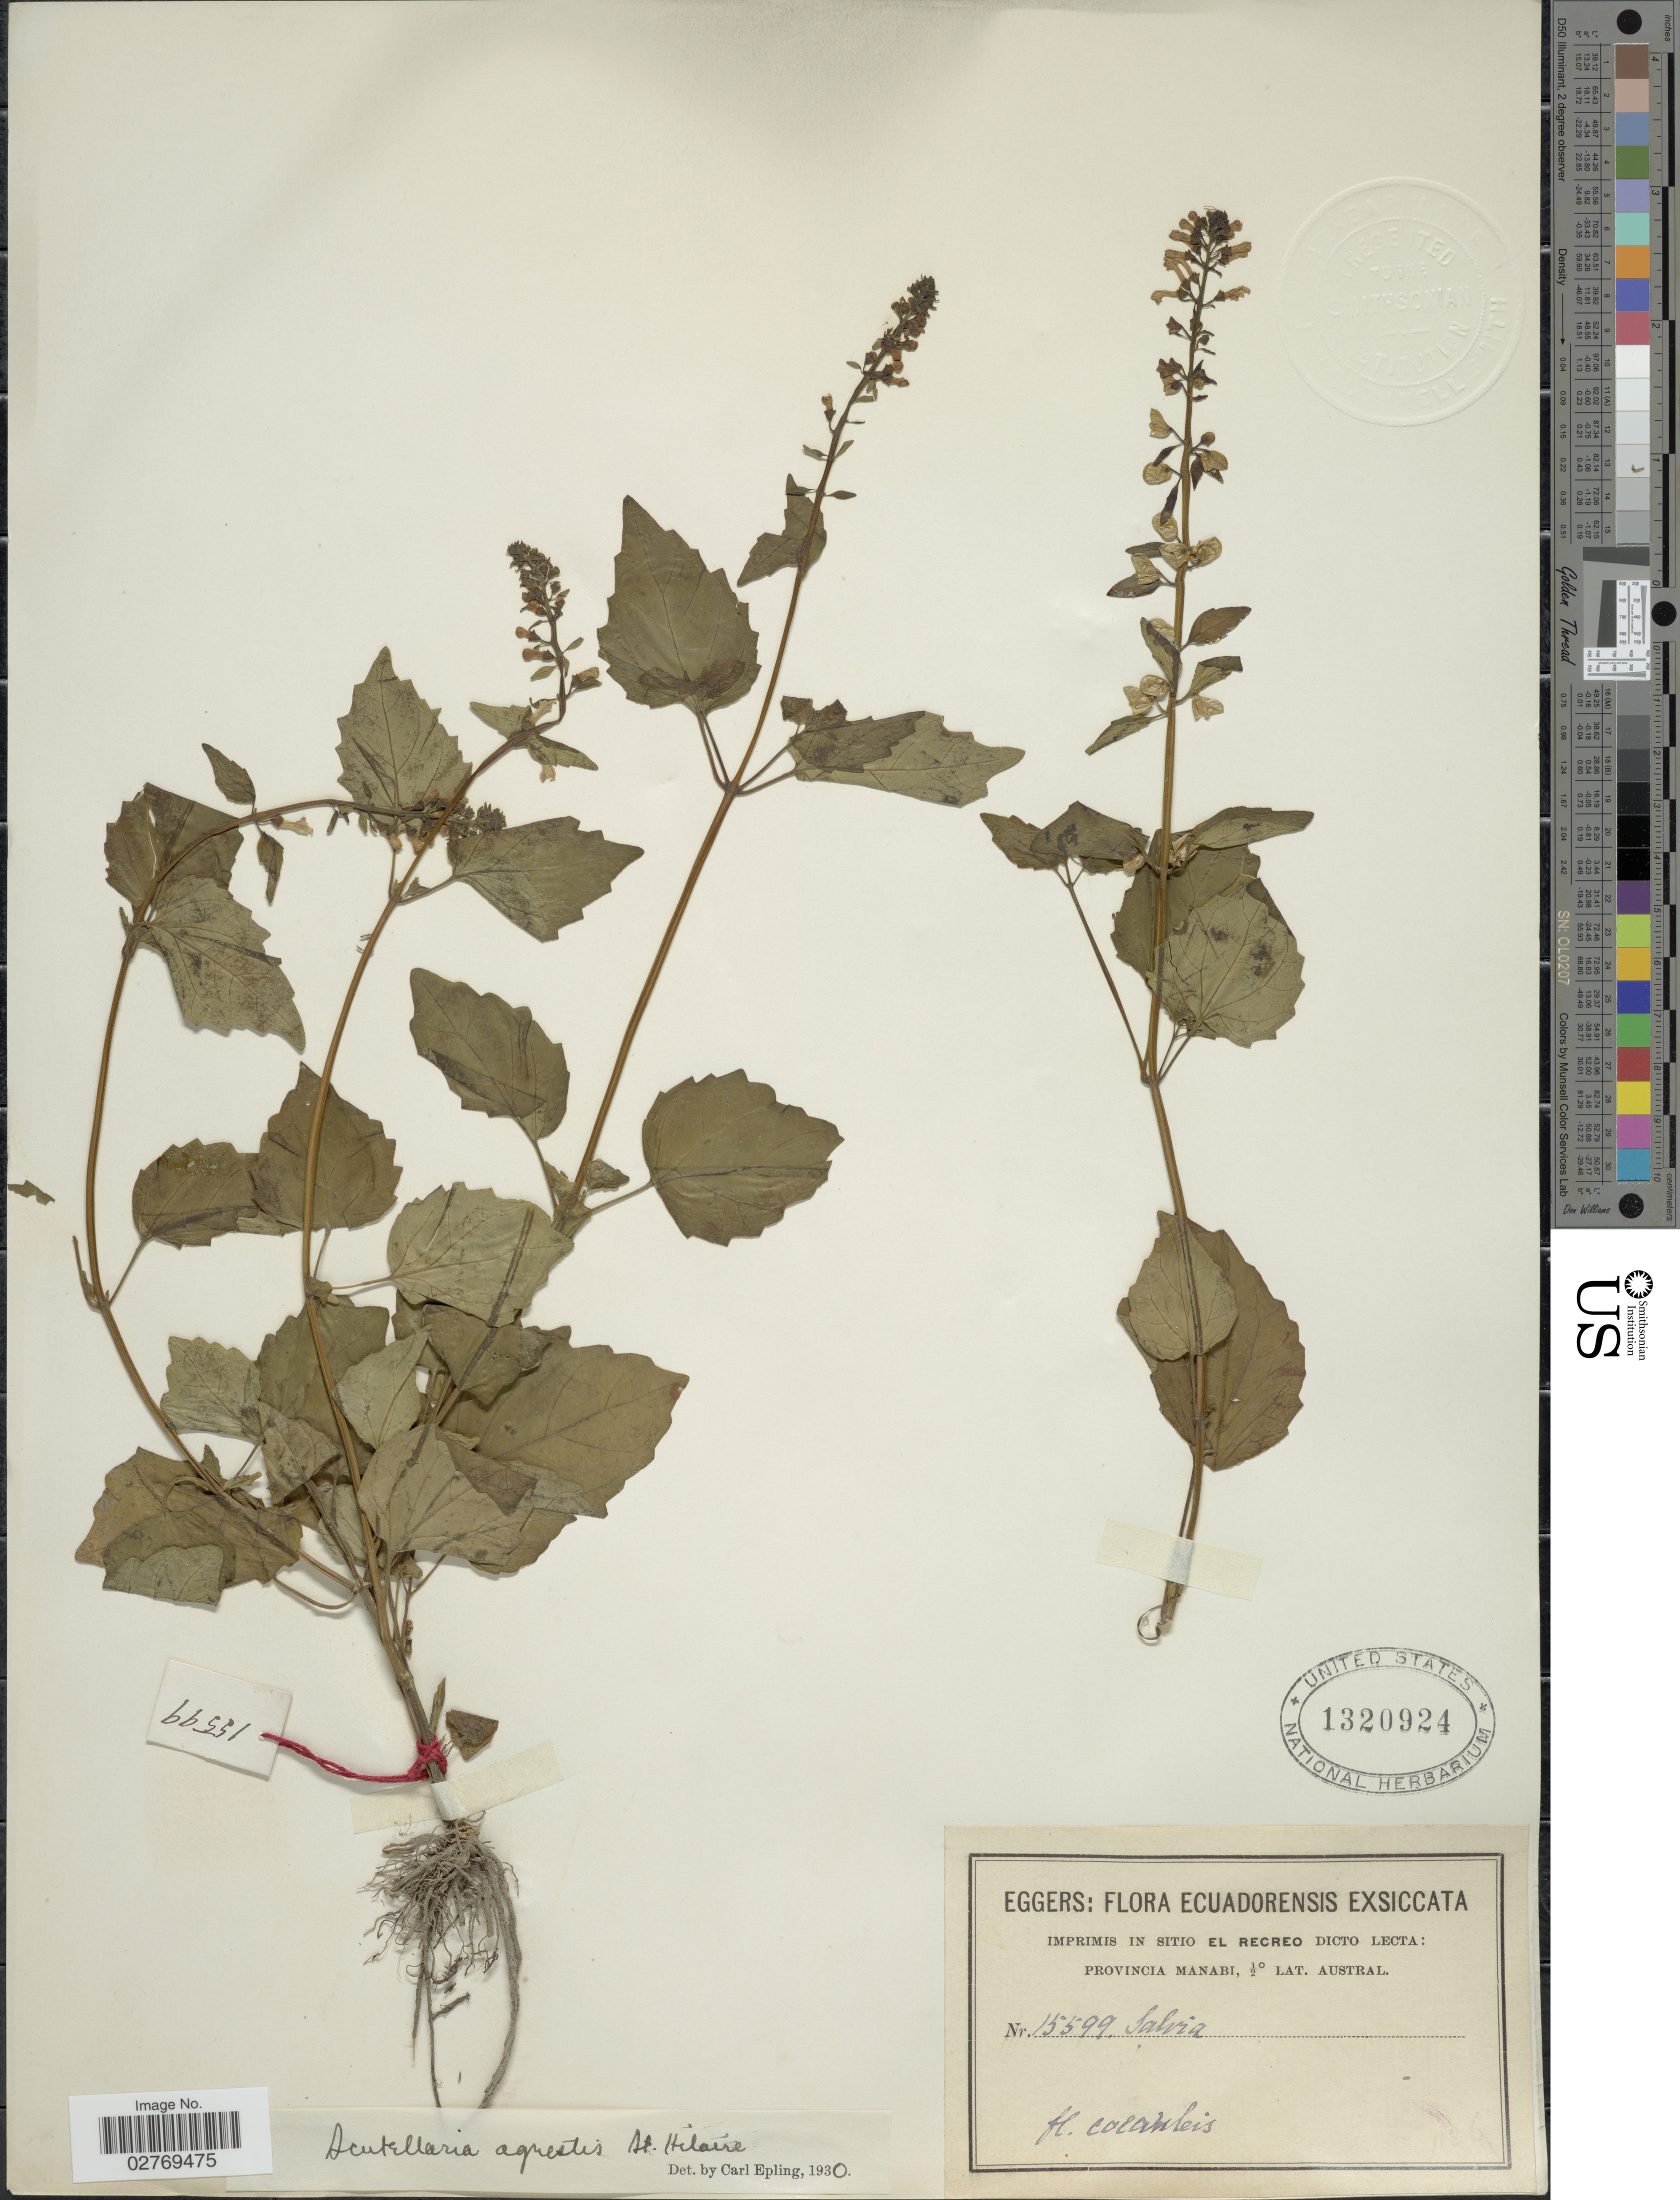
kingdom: Plantae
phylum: Tracheophyta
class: Magnoliopsida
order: Lamiales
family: Lamiaceae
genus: Scutellaria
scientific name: Scutellaria agrestis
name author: A. St.-Hil. ex Benth.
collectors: -. Eggers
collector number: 15599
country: Ecuador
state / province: Manabí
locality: Imprimis in sitio El Recreo dicto lecta.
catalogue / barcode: US 1320924